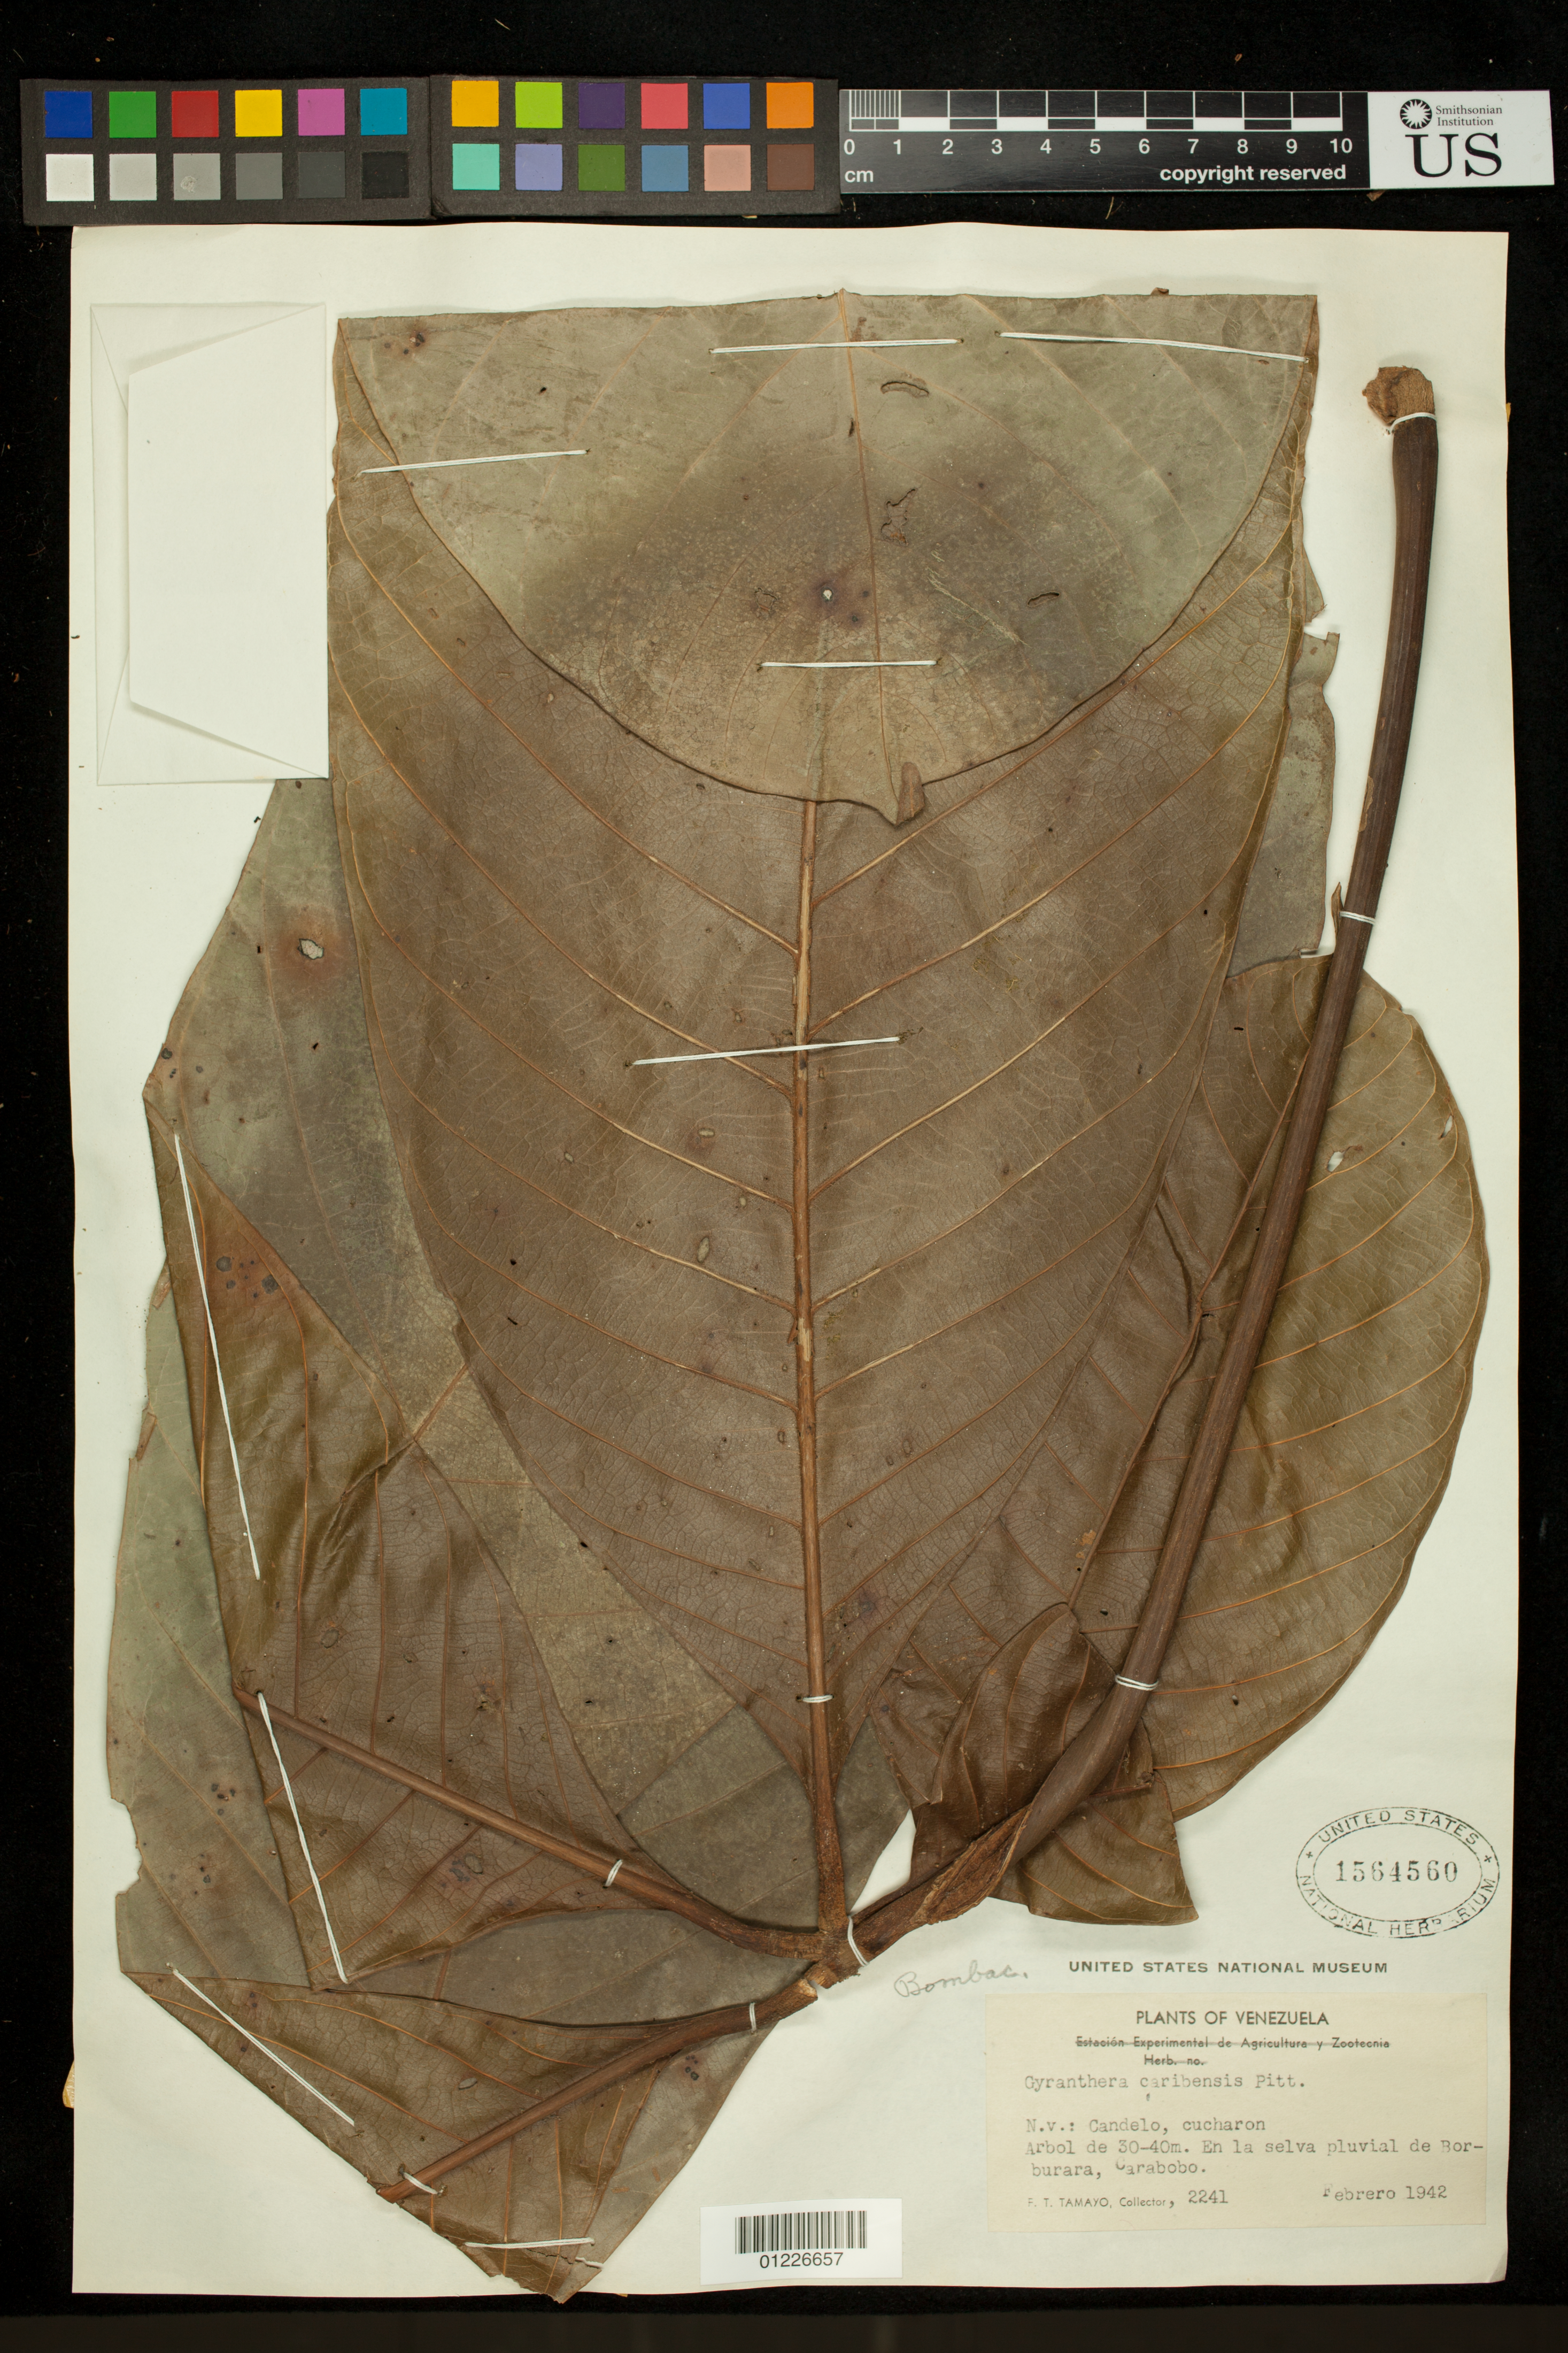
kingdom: Plantae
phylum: Tracheophyta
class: Magnoliopsida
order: Malvales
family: Malvaceae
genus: Gyranthera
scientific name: Gyranthera caribensis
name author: Pittier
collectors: F. Tamayo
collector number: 2241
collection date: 1942-02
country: Venezuela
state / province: Carabobo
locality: En la selva pluvial de Borburara, Carabobo.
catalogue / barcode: US 1564560